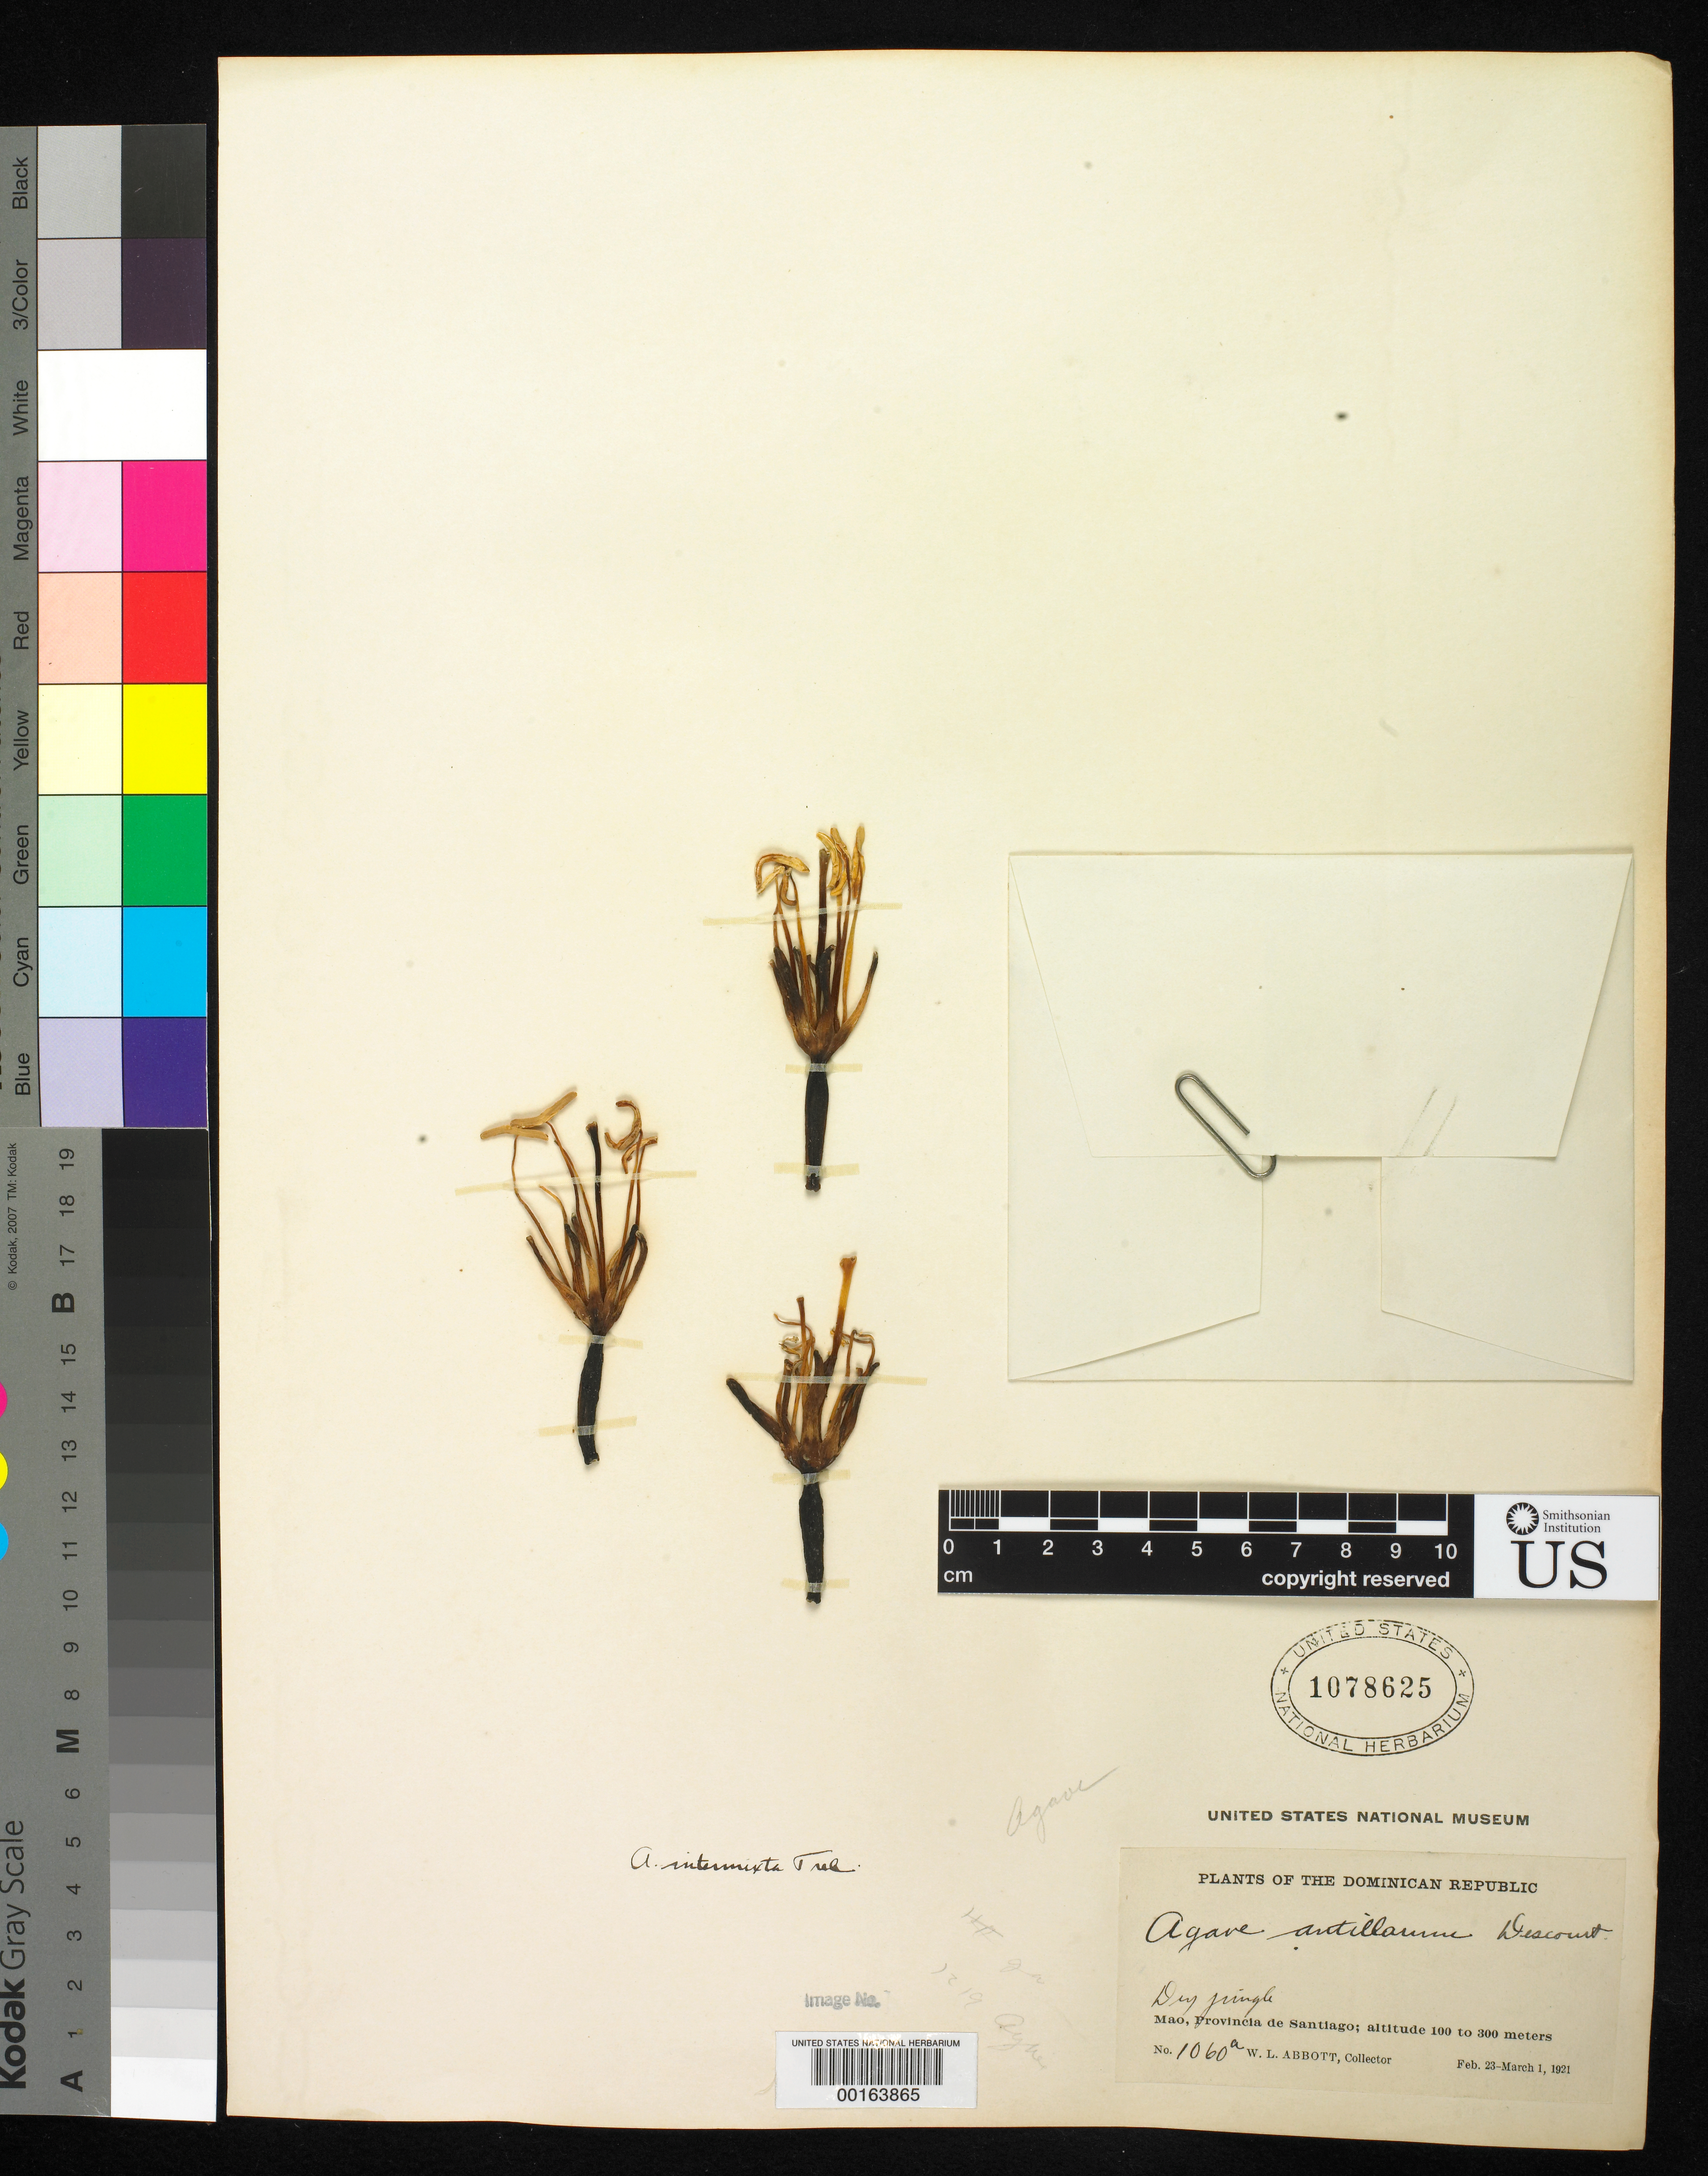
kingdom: Plantae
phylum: Tracheophyta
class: Liliopsida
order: Asparagales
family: Asparagaceae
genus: Agave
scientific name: Agave intermixta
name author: Trel.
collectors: W. L. Abbott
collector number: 1060a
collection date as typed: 23 Feb 1921 to 01 Mar 1921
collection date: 1921-02-23/1921-03-01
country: Dominican Republic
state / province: Valverde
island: Hispaniola Island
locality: Mao. [province recorded as santiago (santiago rodríguez?)]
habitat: Dry jungle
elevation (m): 100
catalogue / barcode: US 1078625